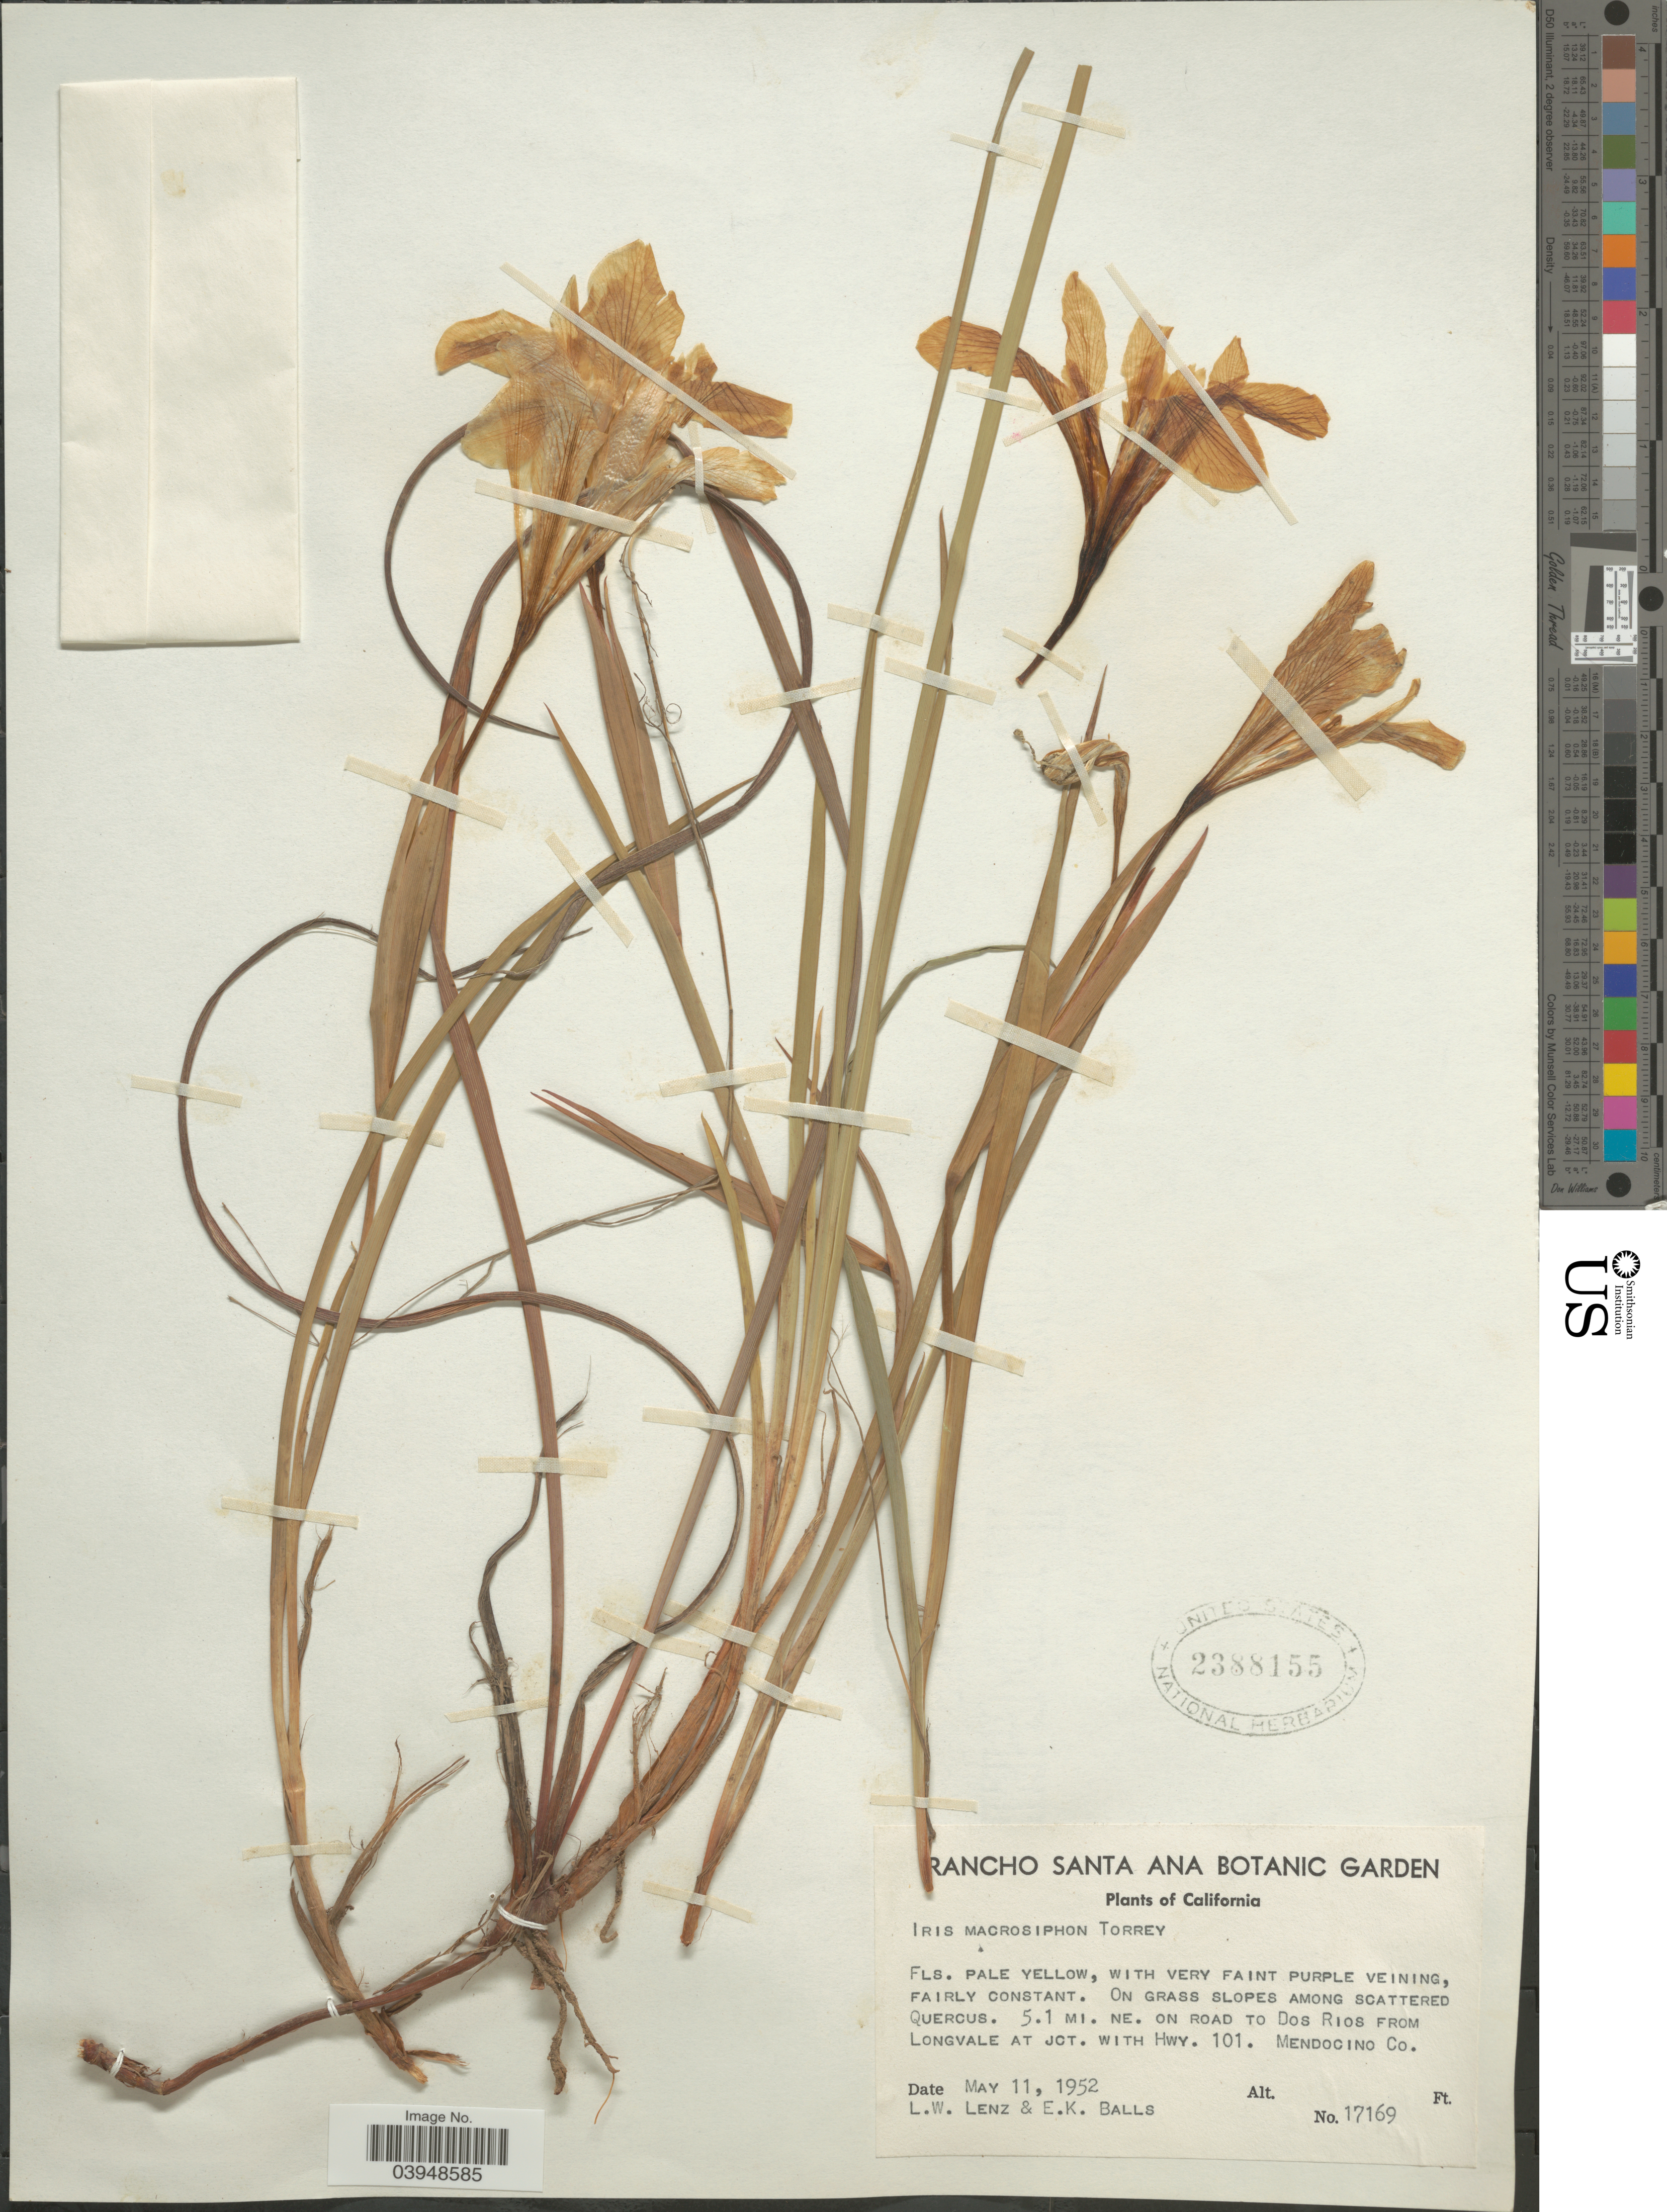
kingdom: Plantae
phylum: Tracheophyta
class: Liliopsida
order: Asparagales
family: Iridaceae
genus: Iris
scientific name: Iris macrosiphon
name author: Torr.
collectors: L. Lenz & E. K. Balls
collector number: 17169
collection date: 1952-05-11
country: United States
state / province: California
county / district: Mendocino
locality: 5.1 mi. NE. on road to Dos Rios from Longvale at Jct. with Hwy. 101. Mendocino Co.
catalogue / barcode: US 2388155